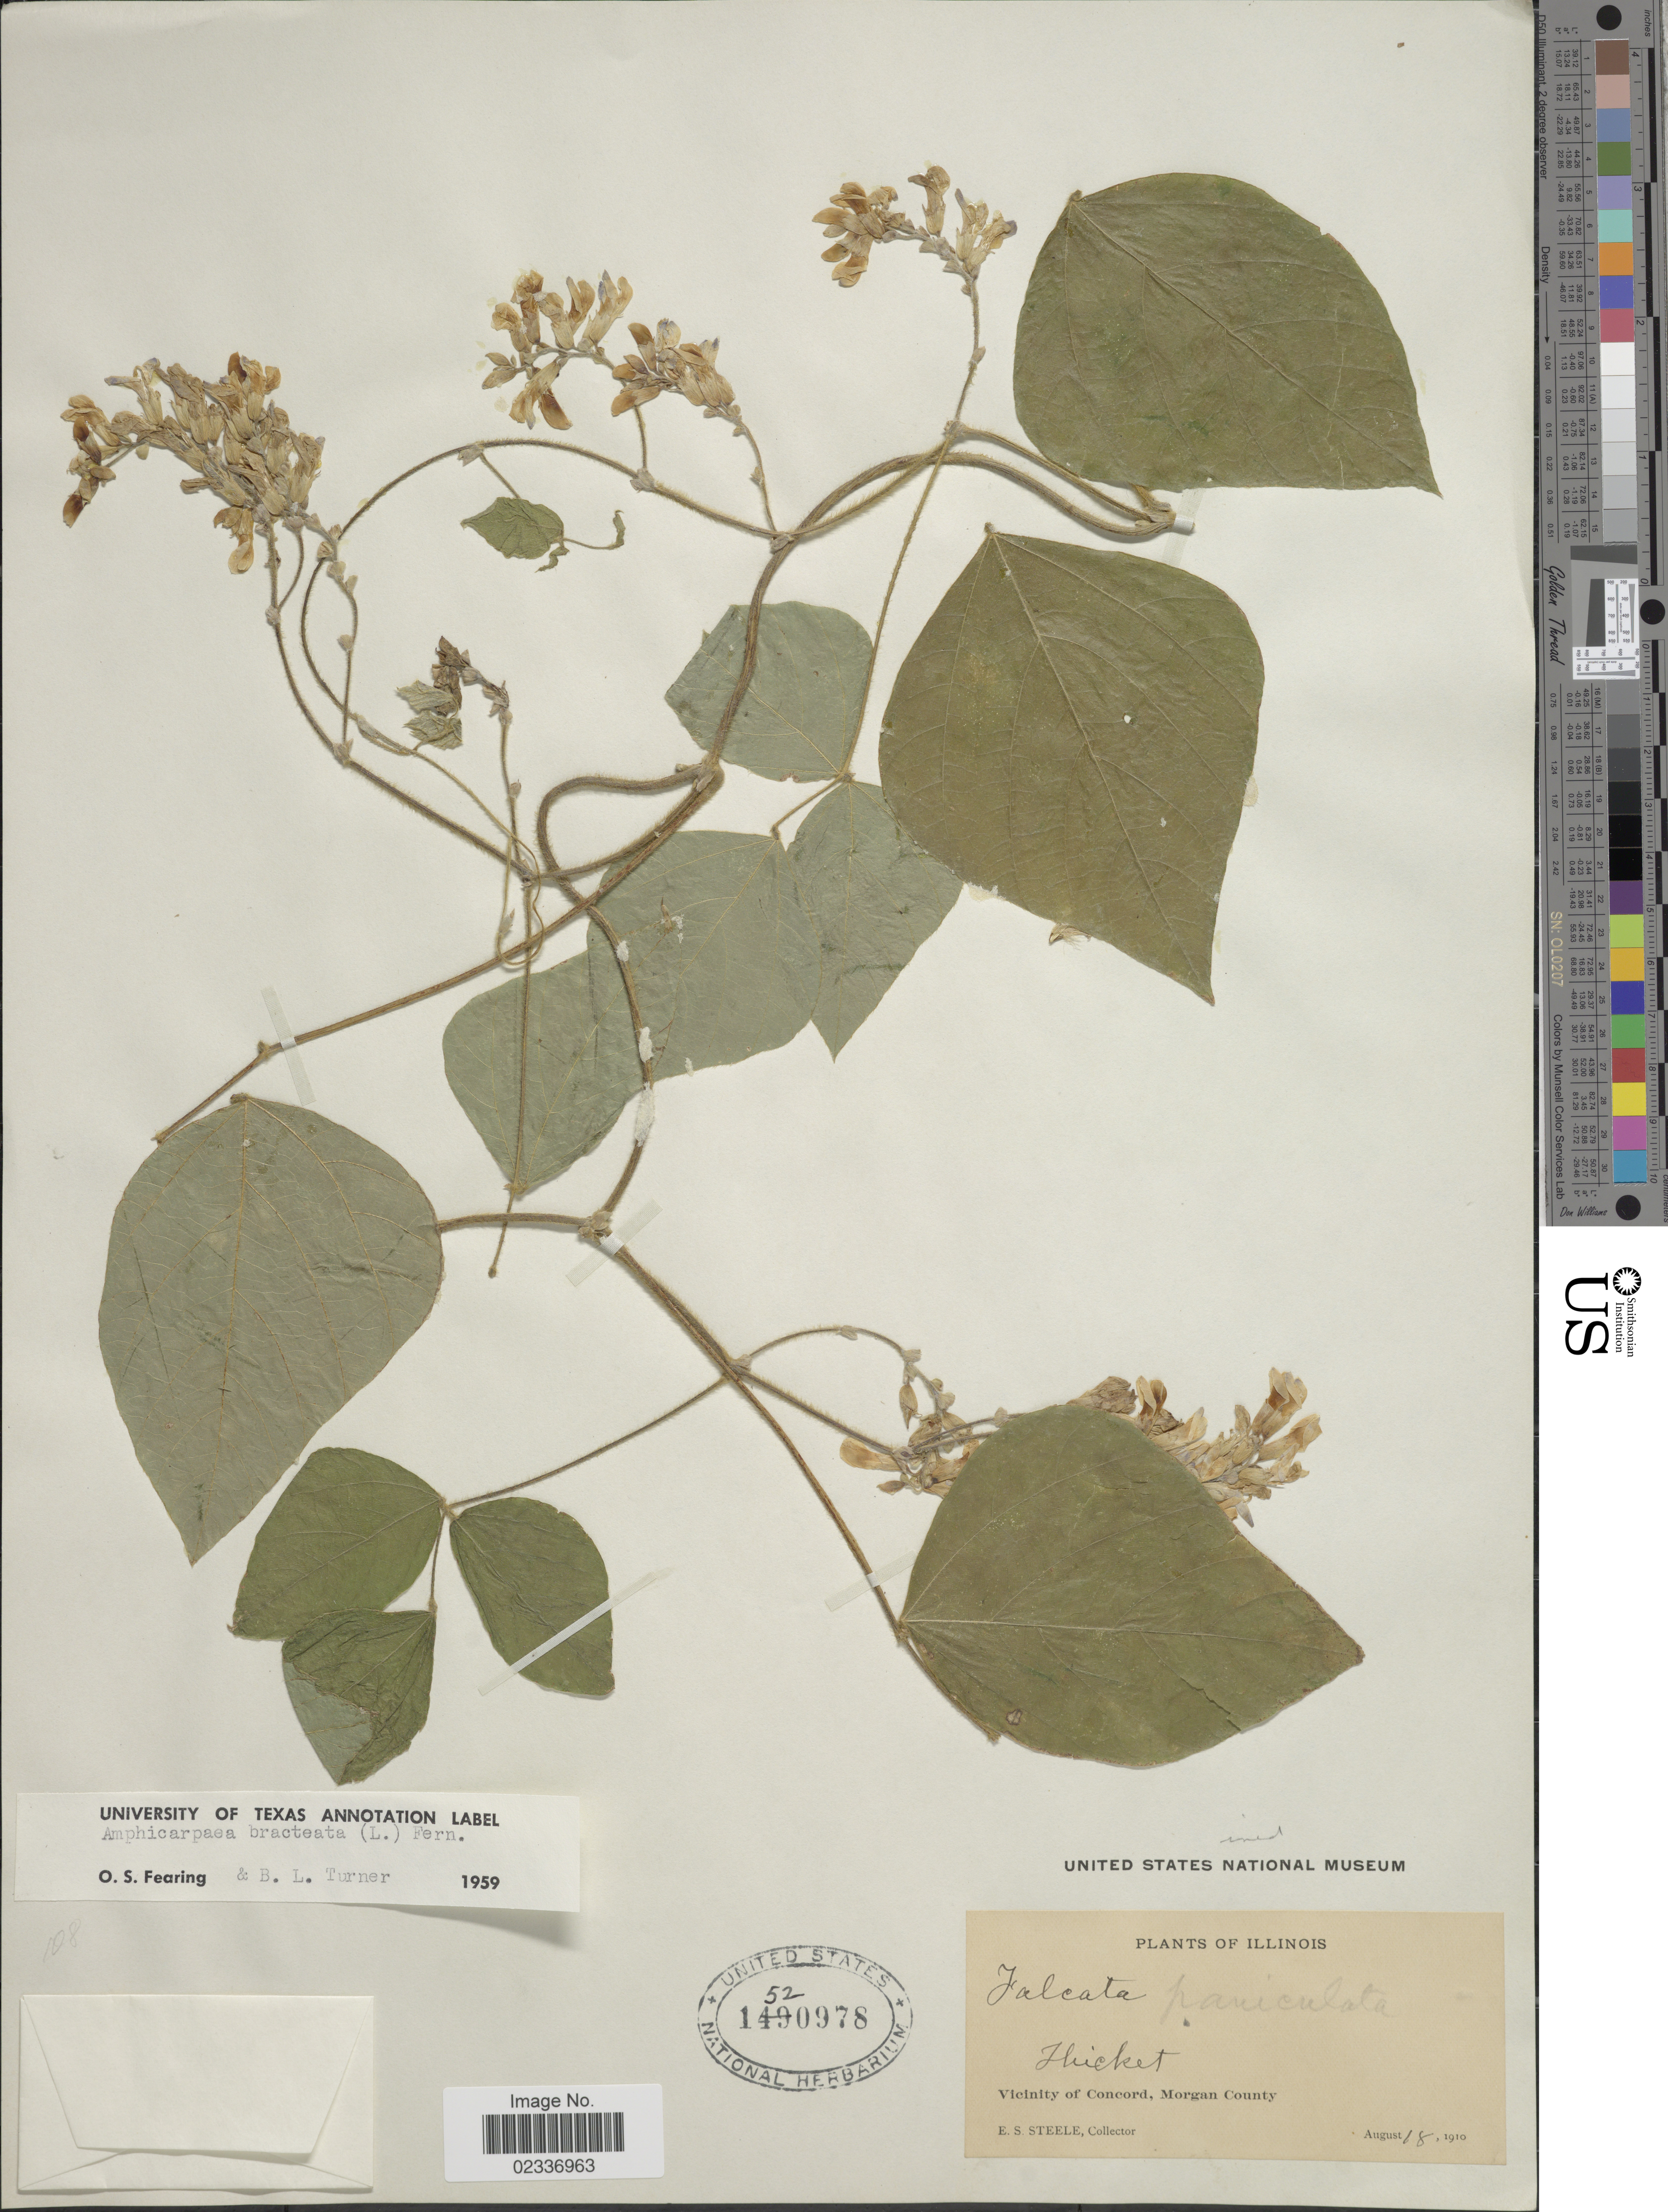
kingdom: Plantae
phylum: Tracheophyta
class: Magnoliopsida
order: Fabales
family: Fabaceae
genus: Amphicarpaea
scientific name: Amphicarpaea bracteata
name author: (L.) Fernald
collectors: E. Steele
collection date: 1910-08-18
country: United States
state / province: Illinois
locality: Vicinity of Concord, Morgan County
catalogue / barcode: US 1520978